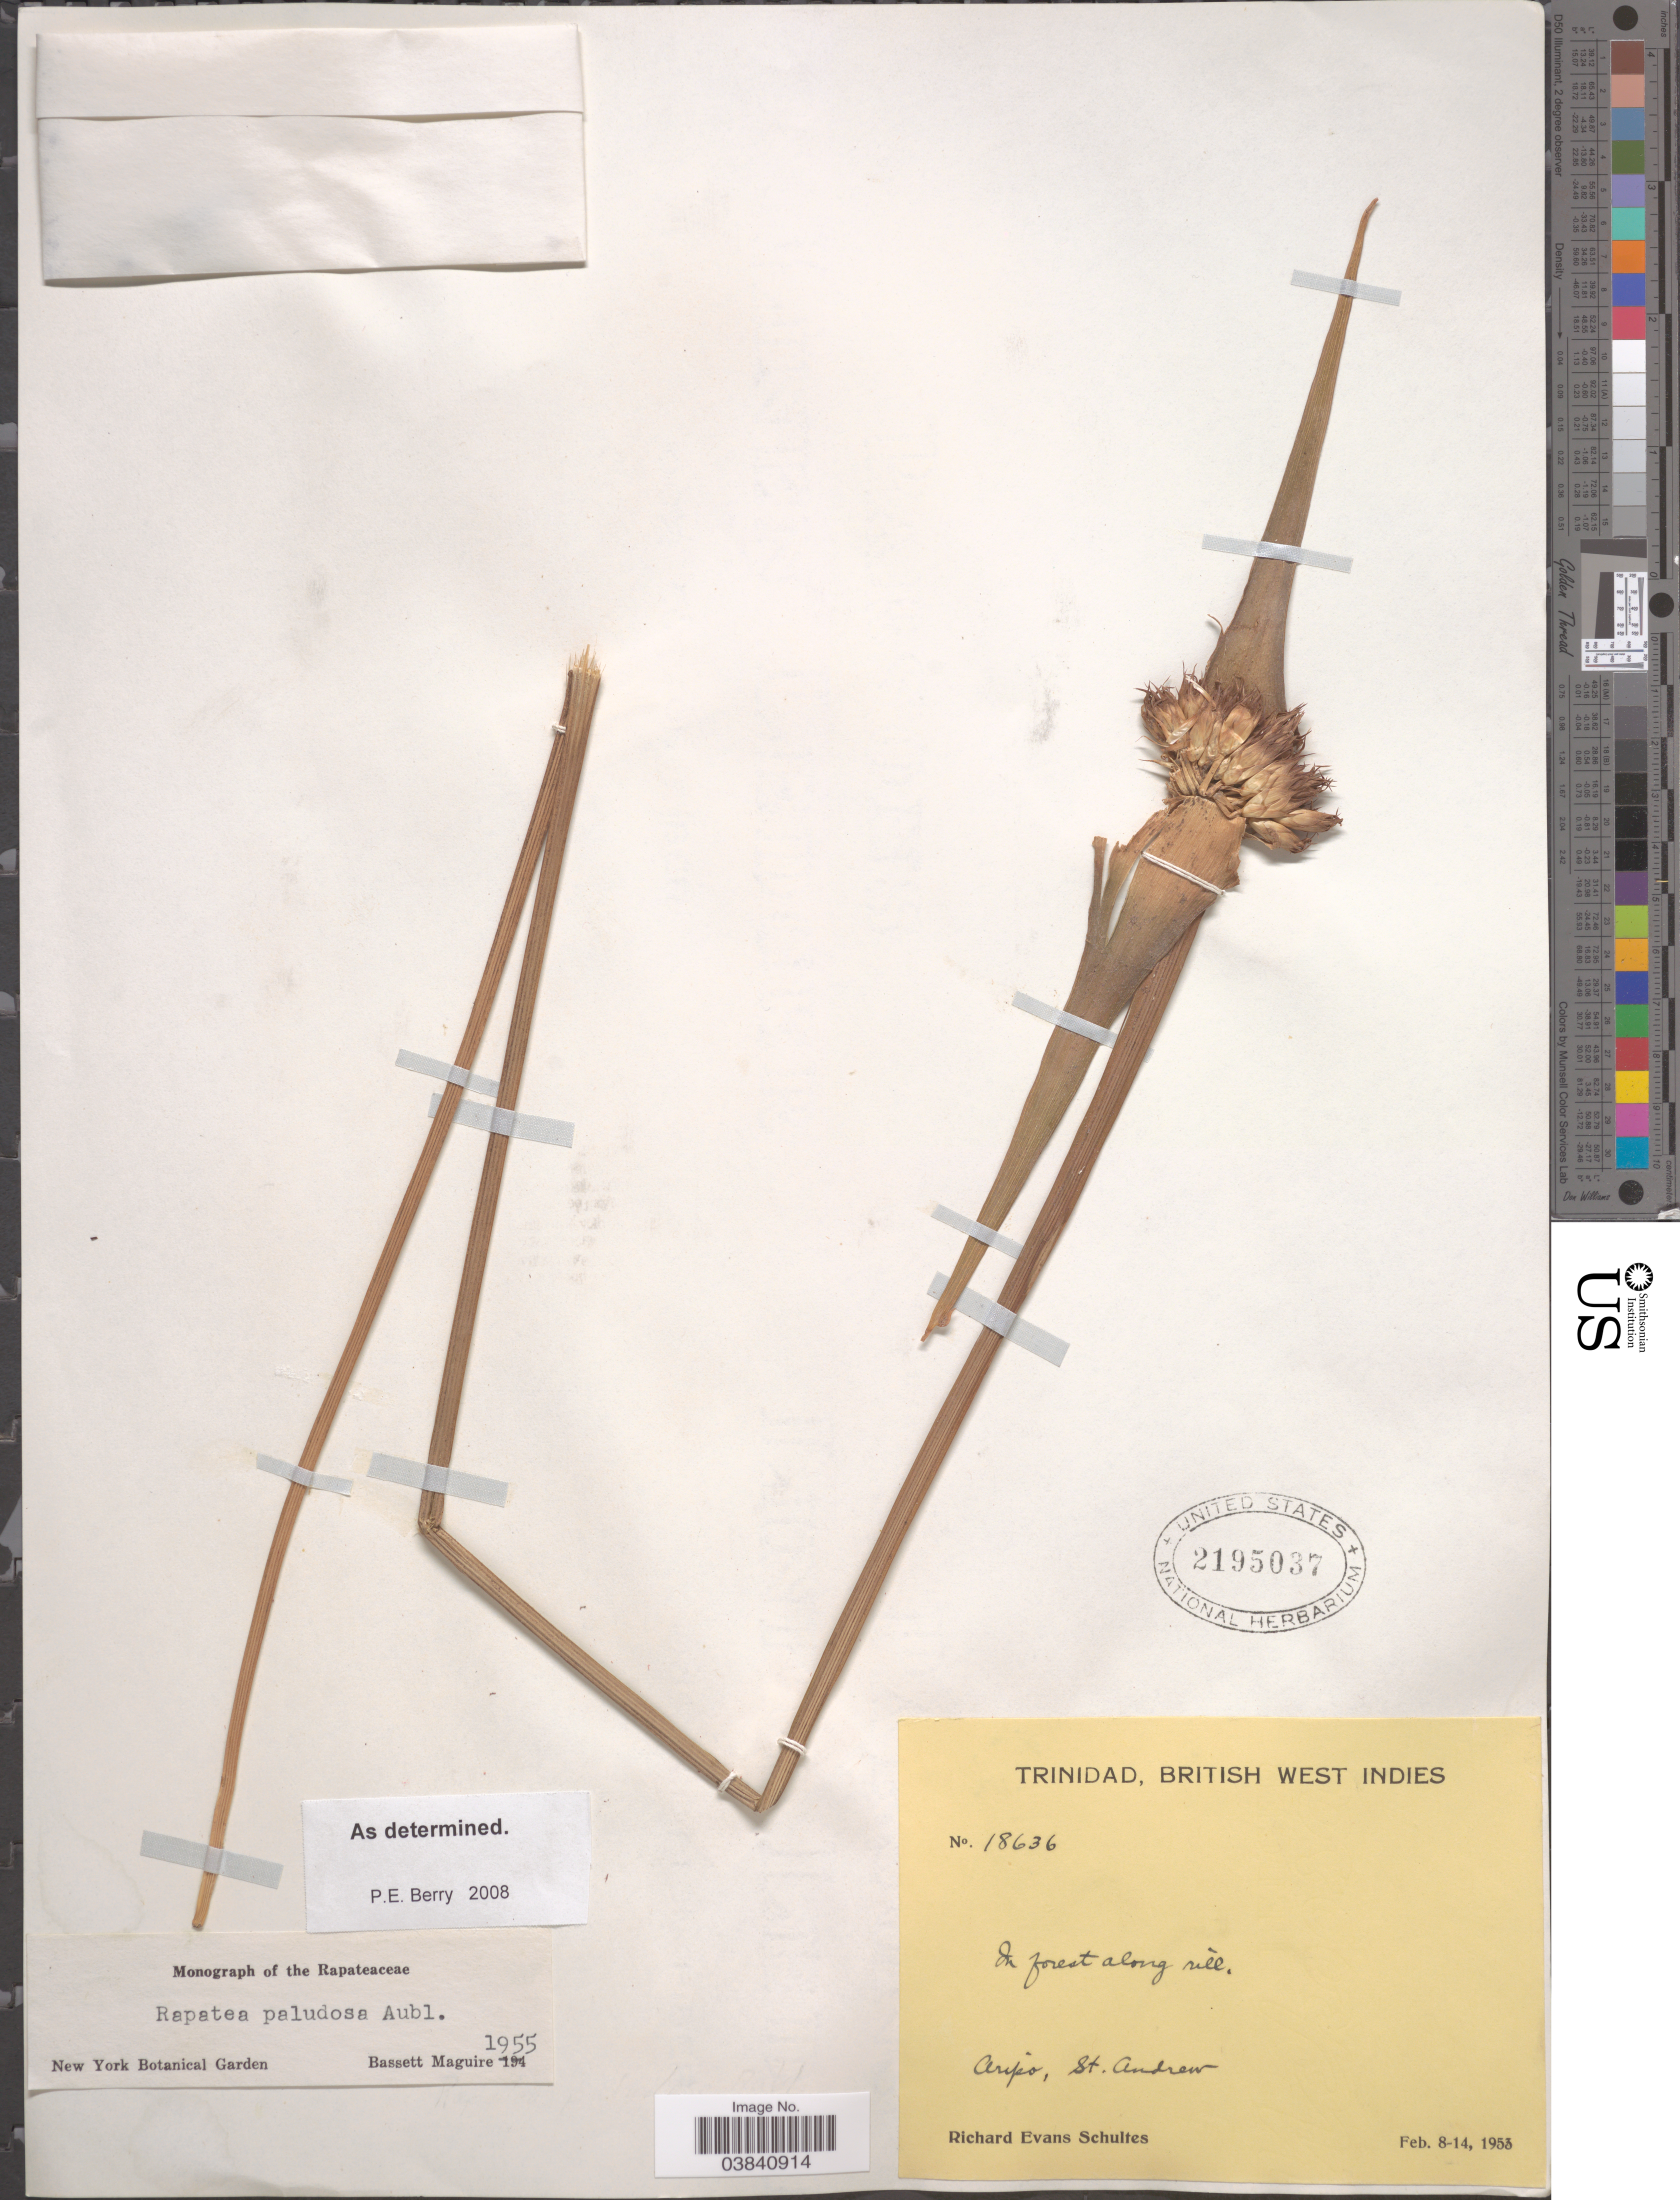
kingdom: Plantae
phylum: Tracheophyta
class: Liliopsida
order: Poales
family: Rapateaceae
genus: Rapatea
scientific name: Rapatea paludosa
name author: Aubl.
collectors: R. E. Schultes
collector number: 18636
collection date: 1953-02-08/1953-02-14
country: Trinidad and Tobago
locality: Trinidad, British West Indies. Aripo, St. Andrew.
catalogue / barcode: US 2195037